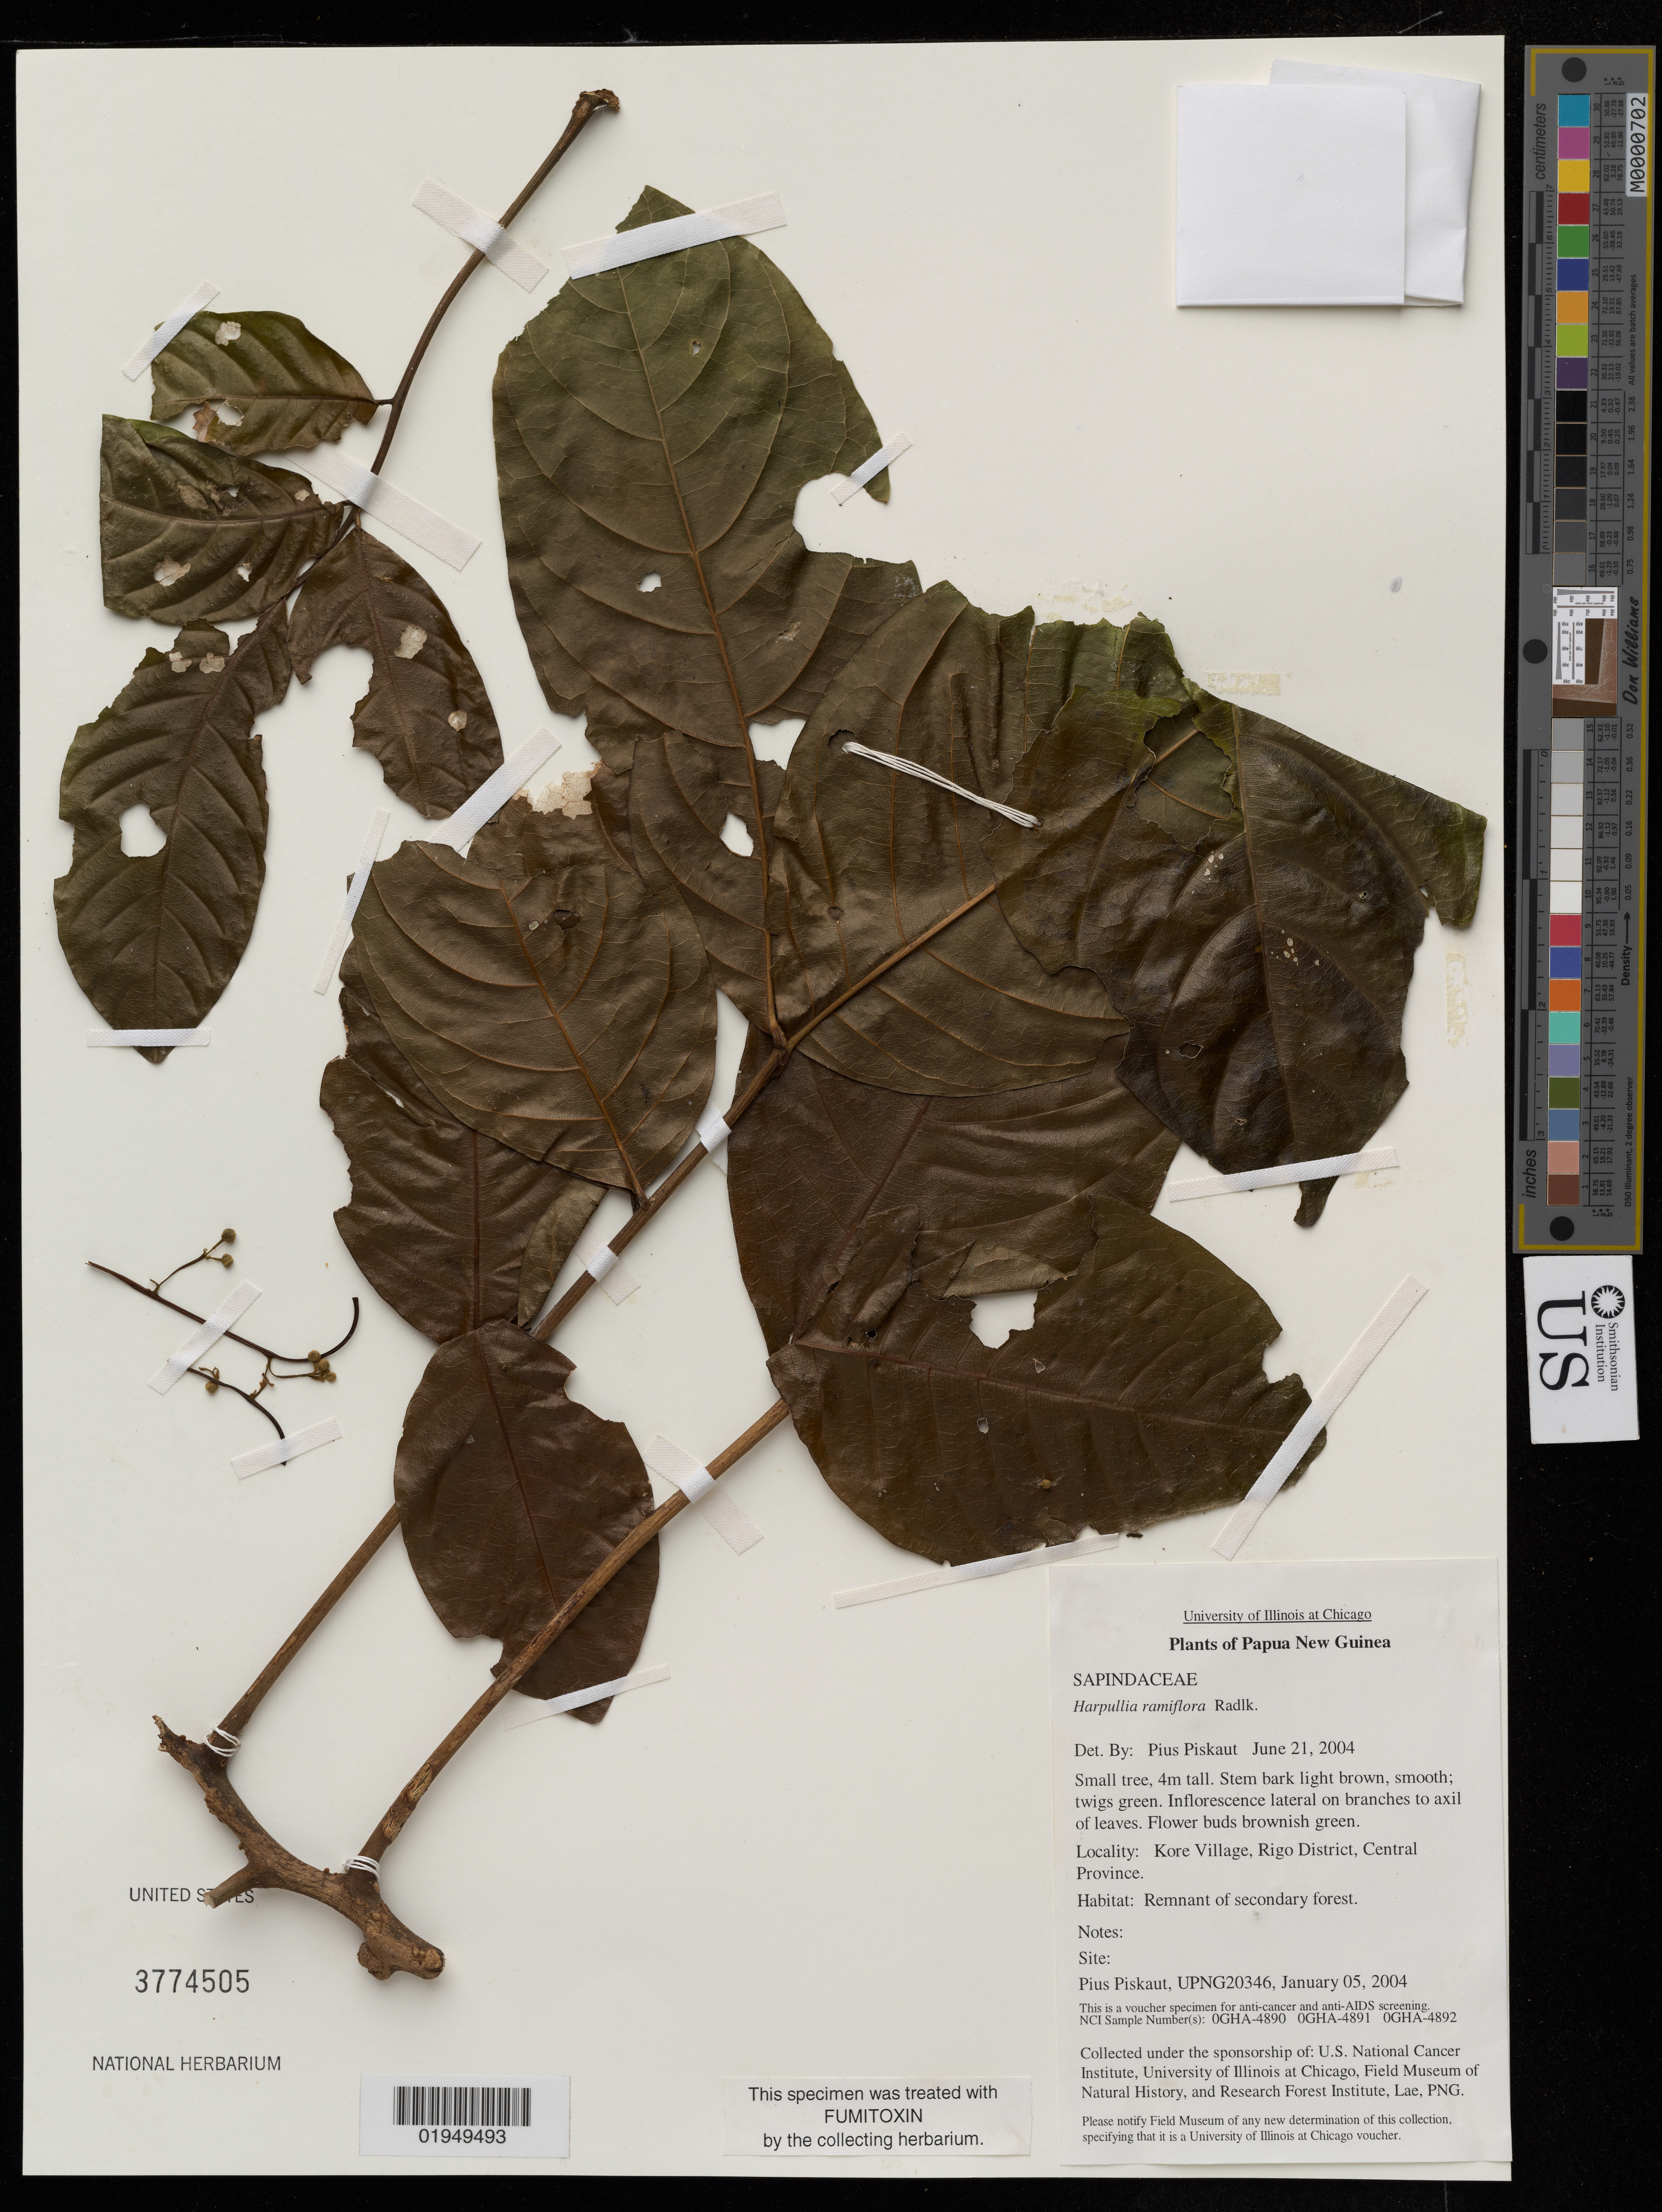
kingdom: Plantae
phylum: Tracheophyta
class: Magnoliopsida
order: Sapindales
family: Sapindaceae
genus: Harpullia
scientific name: Harpullia ramiflora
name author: Radlk.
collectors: P. Piskaut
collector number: UPNG20346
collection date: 2004-01-05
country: Papua New Guinea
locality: Papua New Guinea. Kore Village, Rigo District, Central Province.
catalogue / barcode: US 3774505